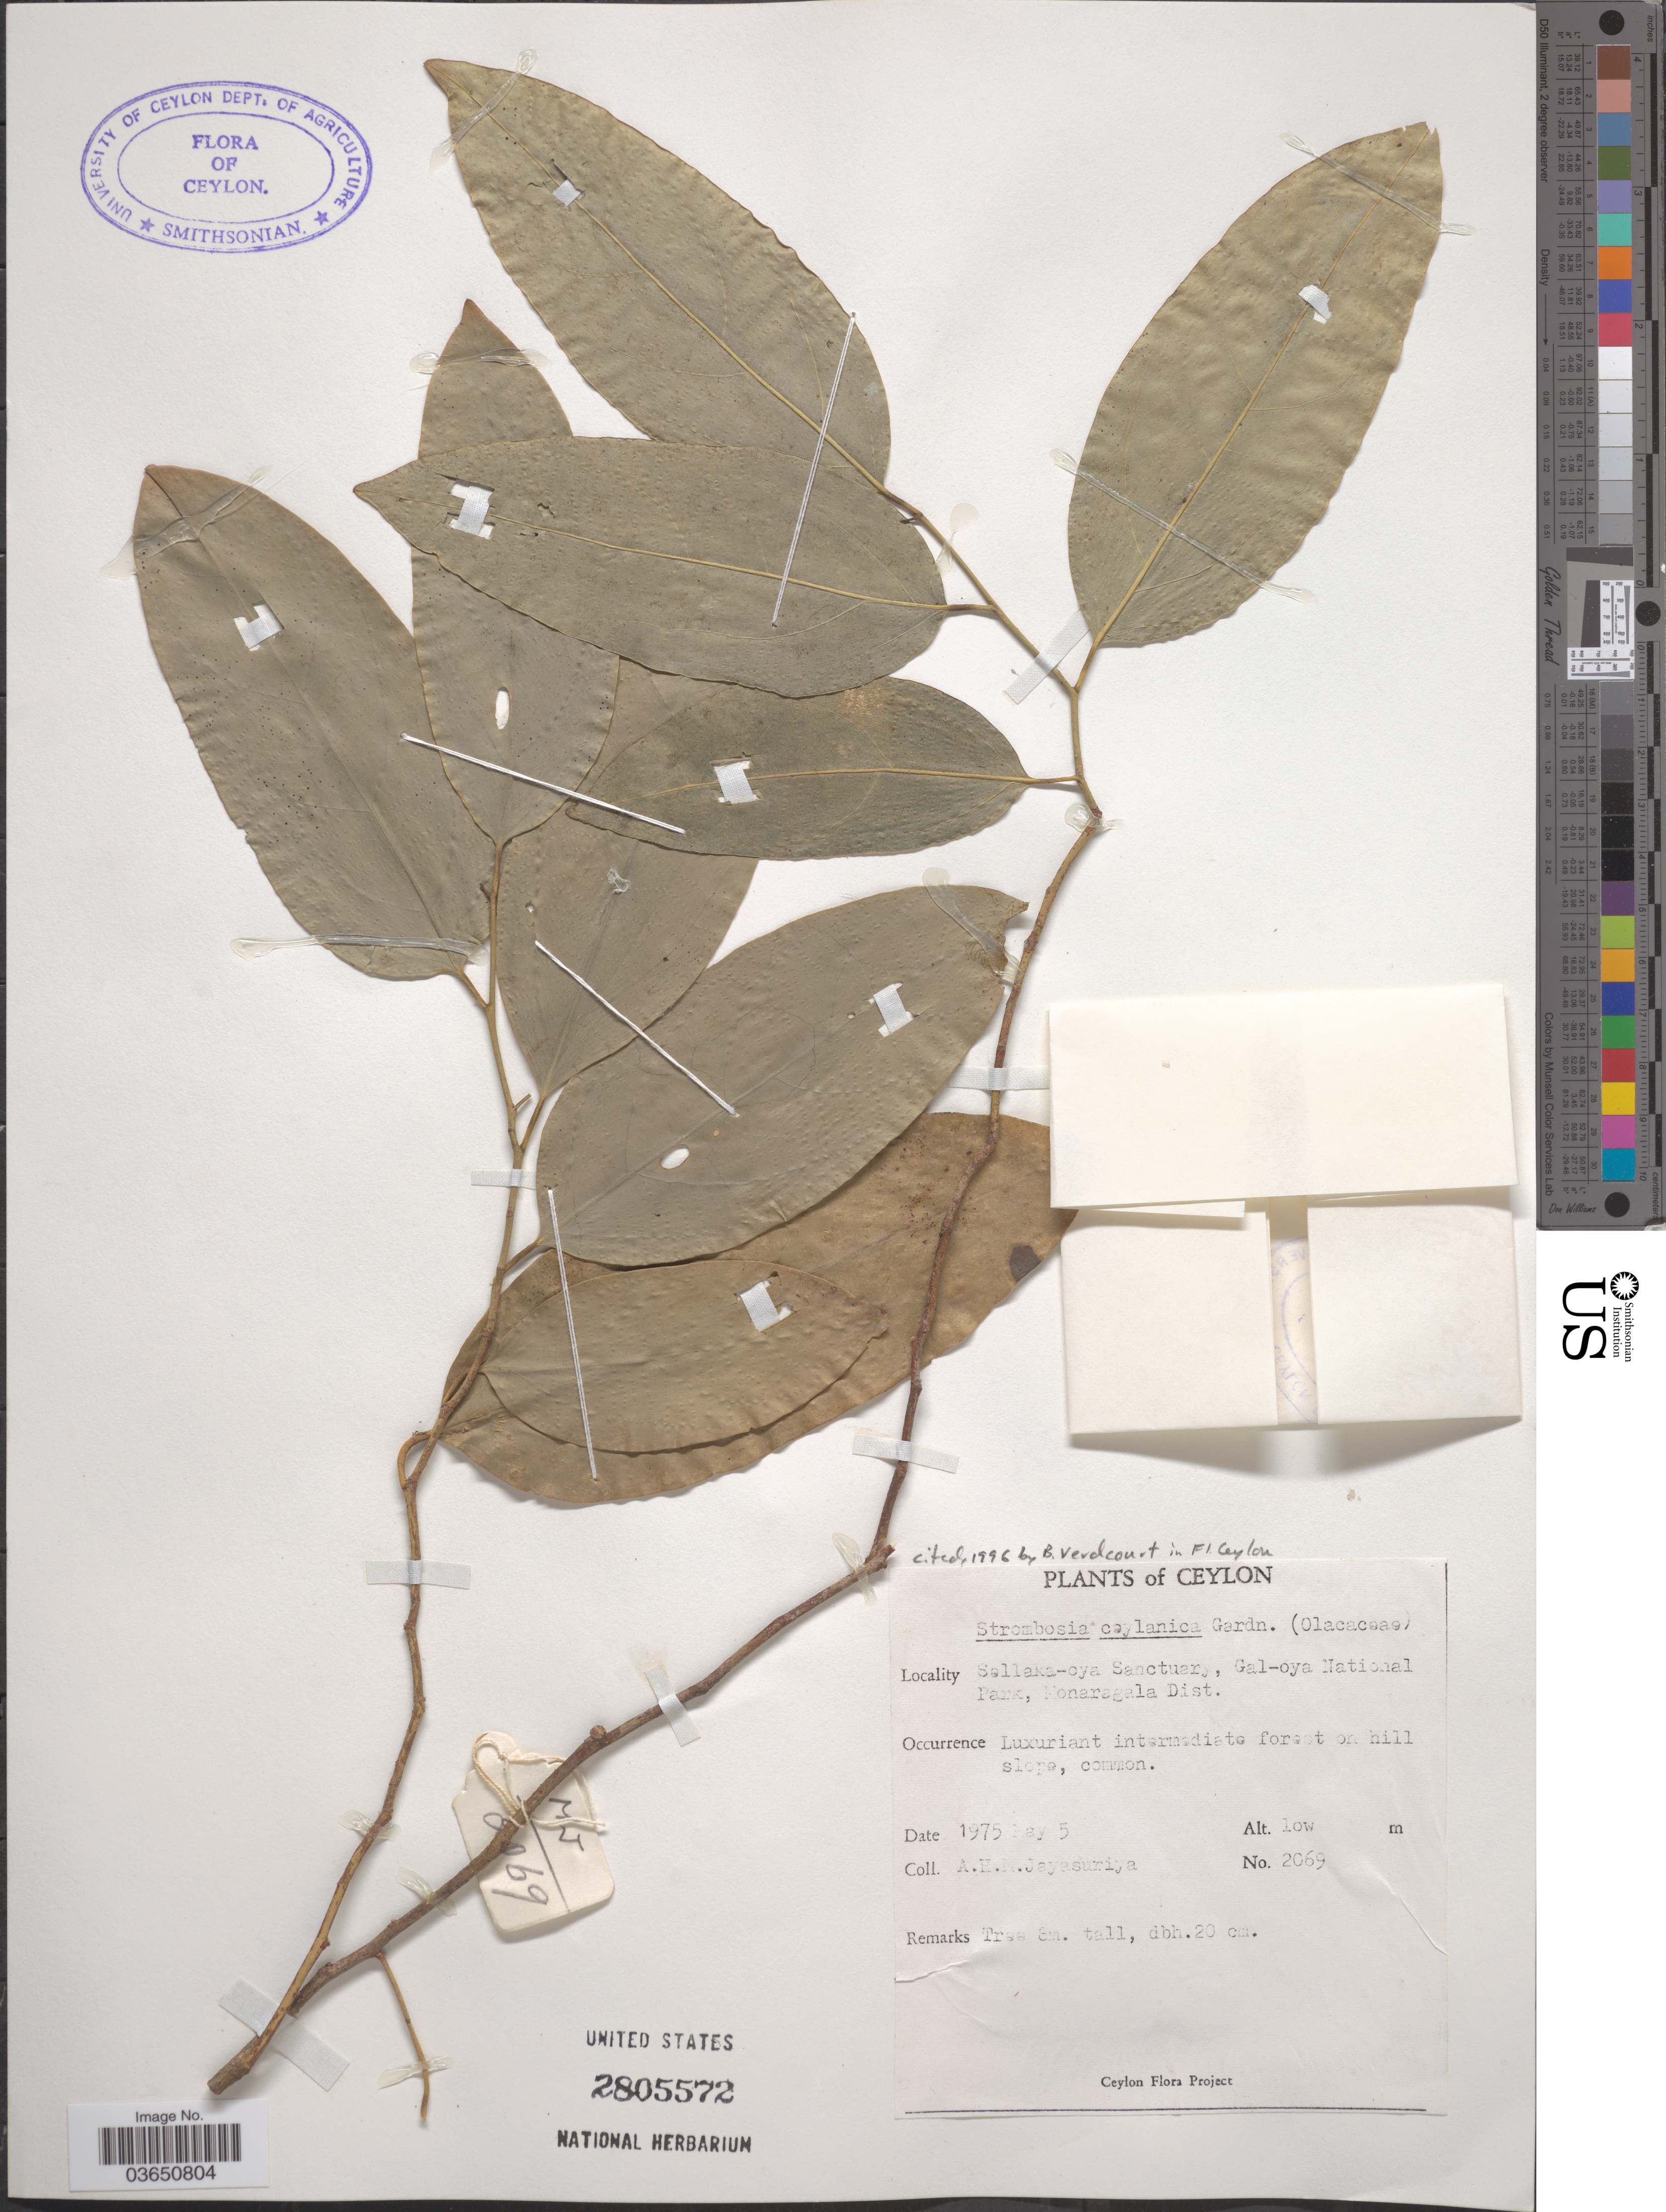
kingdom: Plantae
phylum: Tracheophyta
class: Magnoliopsida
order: Santalales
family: Strombosiaceae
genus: Strombosia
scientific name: Strombosia ceylanica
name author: Gardner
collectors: A. H. Jayasuriya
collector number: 2069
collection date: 1975-05-05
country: Sri Lanka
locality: Ceylon. Sellaka-oya Sanctuary, Gal-oya National Park, Monaragala District.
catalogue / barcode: US 2805572